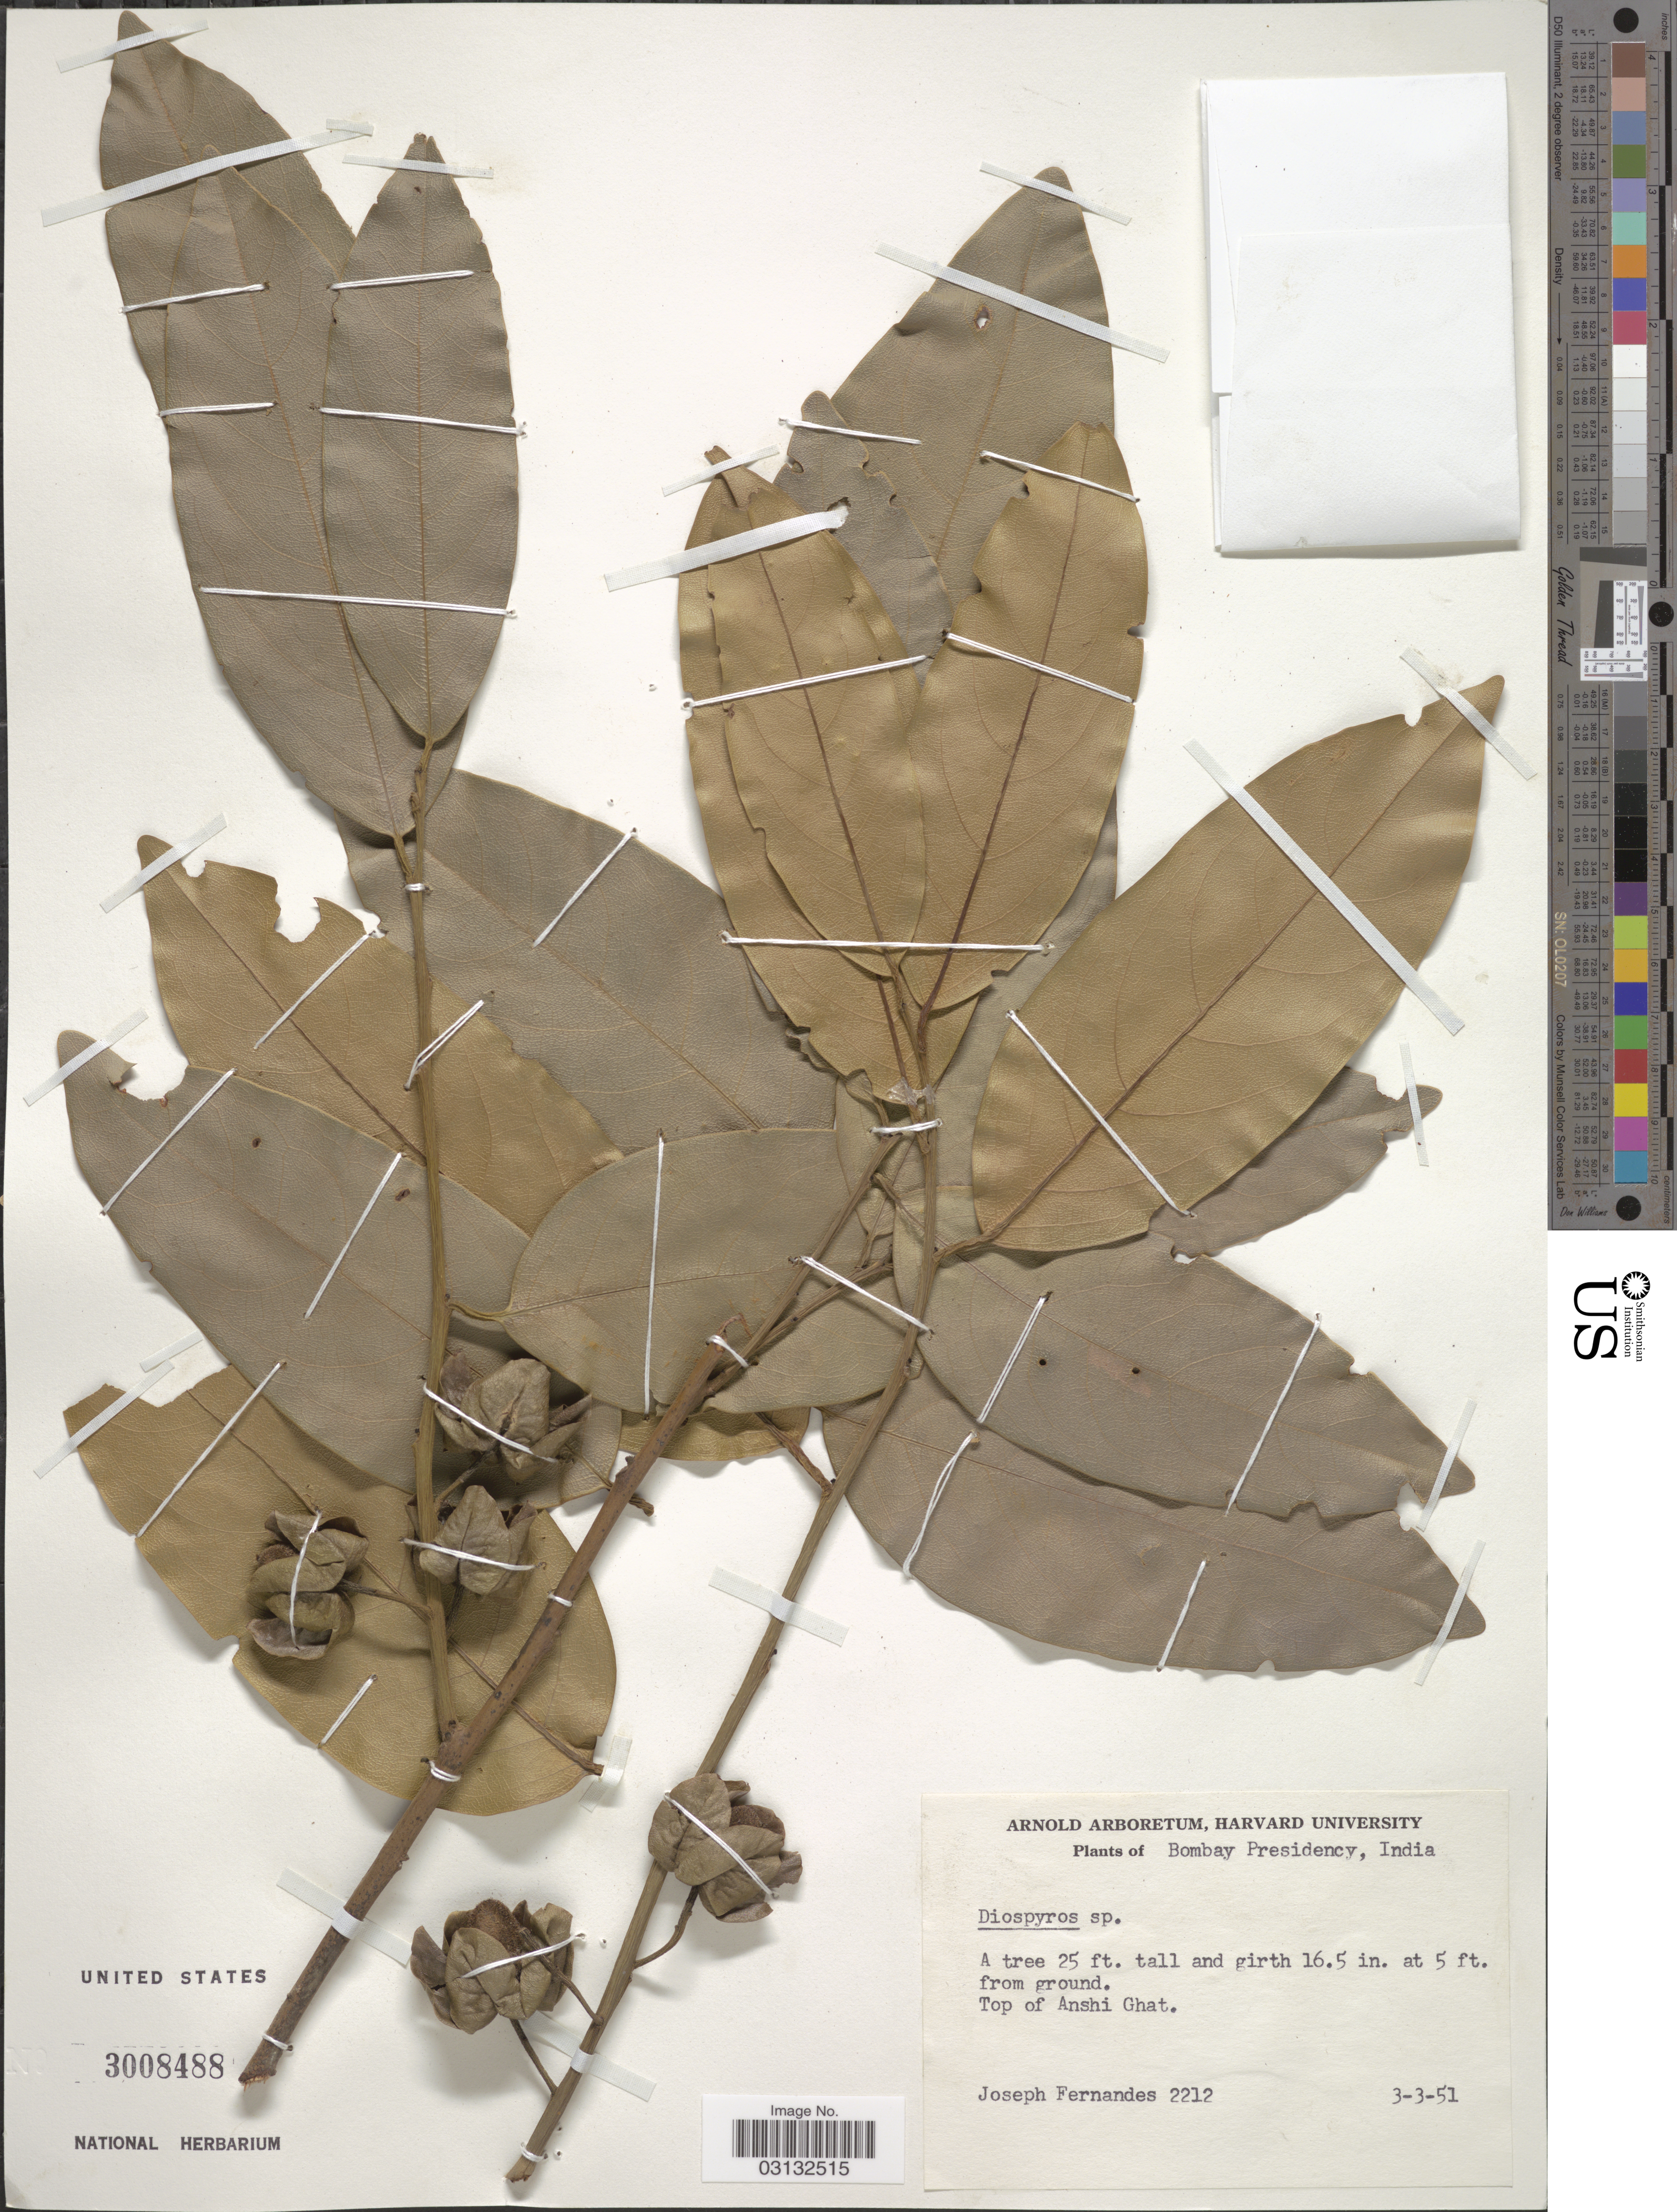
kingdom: Plantae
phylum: Tracheophyta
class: Magnoliopsida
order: Ericales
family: Ebenaceae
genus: Diospyros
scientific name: Diospyros sp.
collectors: J. Fernandes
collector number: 2212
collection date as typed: Transcribed d/m/y: 3/3/51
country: India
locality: Bombay Presidency. Top of Anshi Ghat.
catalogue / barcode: US 3008488